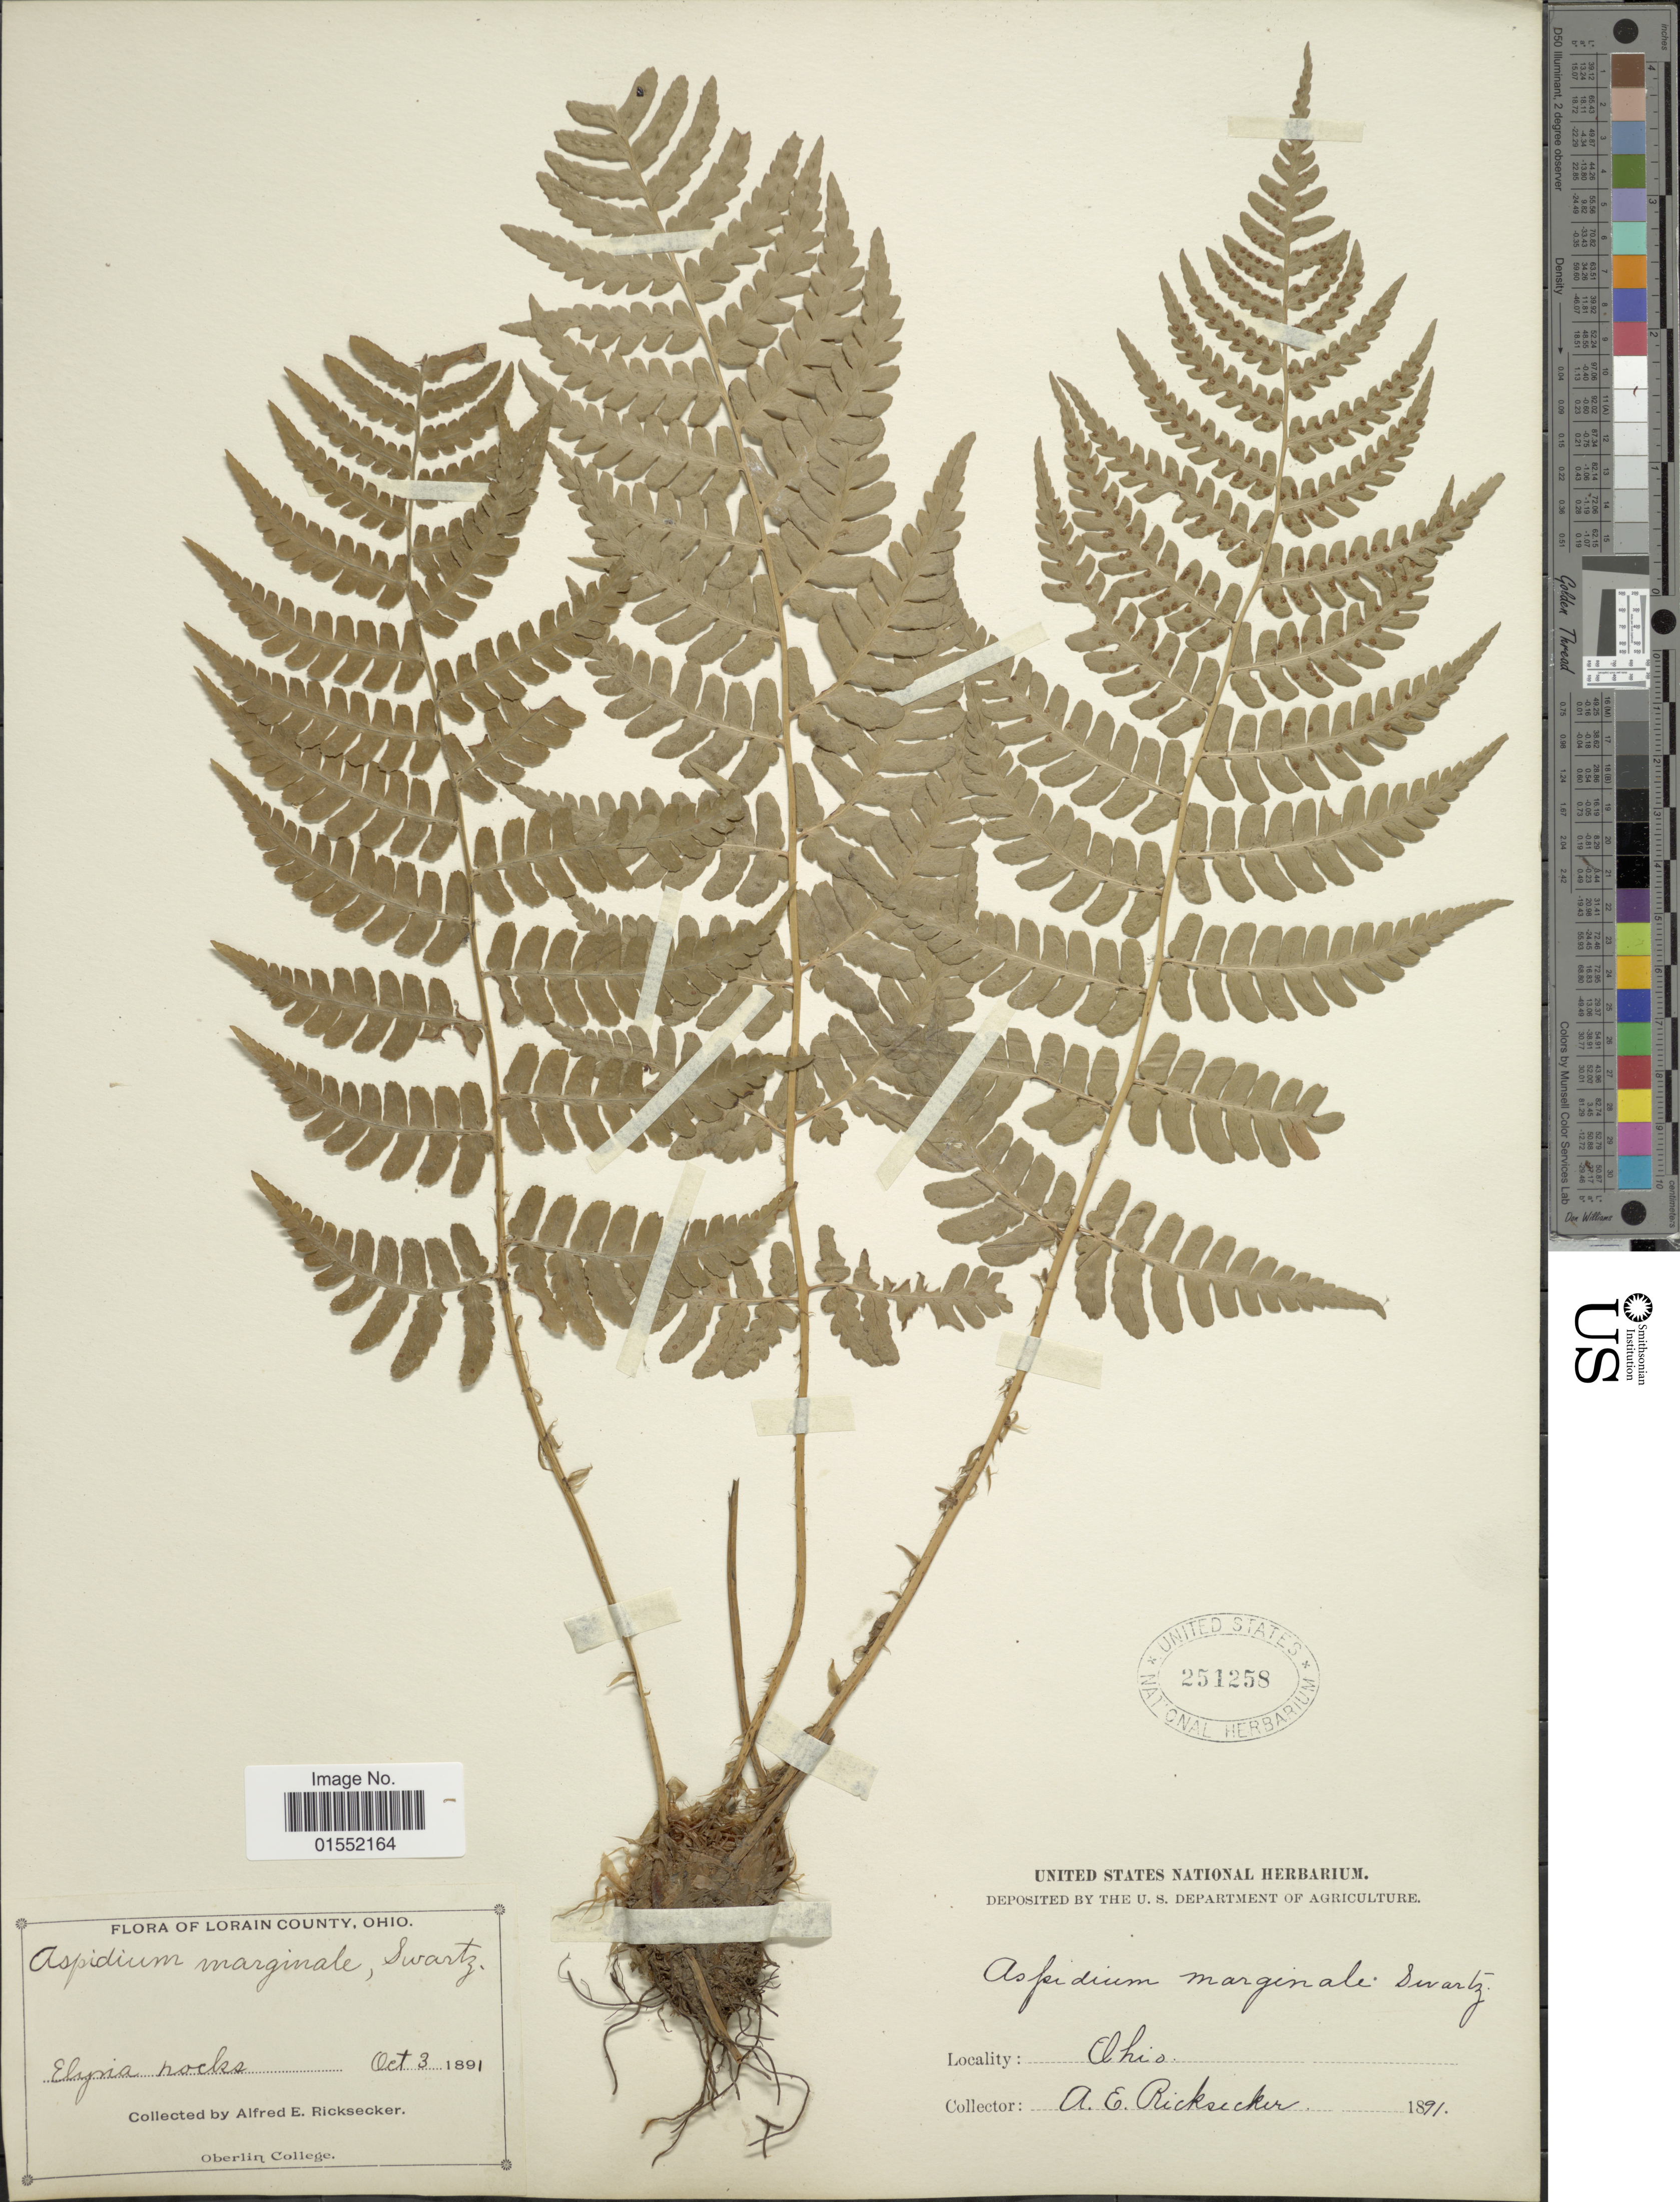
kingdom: Plantae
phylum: Tracheophyta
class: Polypodiopsida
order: Polypodiales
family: Dryopteridaceae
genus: Dryopteris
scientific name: Dryopteris marginalis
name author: (L.) A. Gray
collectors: A. E. Ricksecker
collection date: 1891-10-03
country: United States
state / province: Ohio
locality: Lorain County, Elyria rocks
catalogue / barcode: US 251258